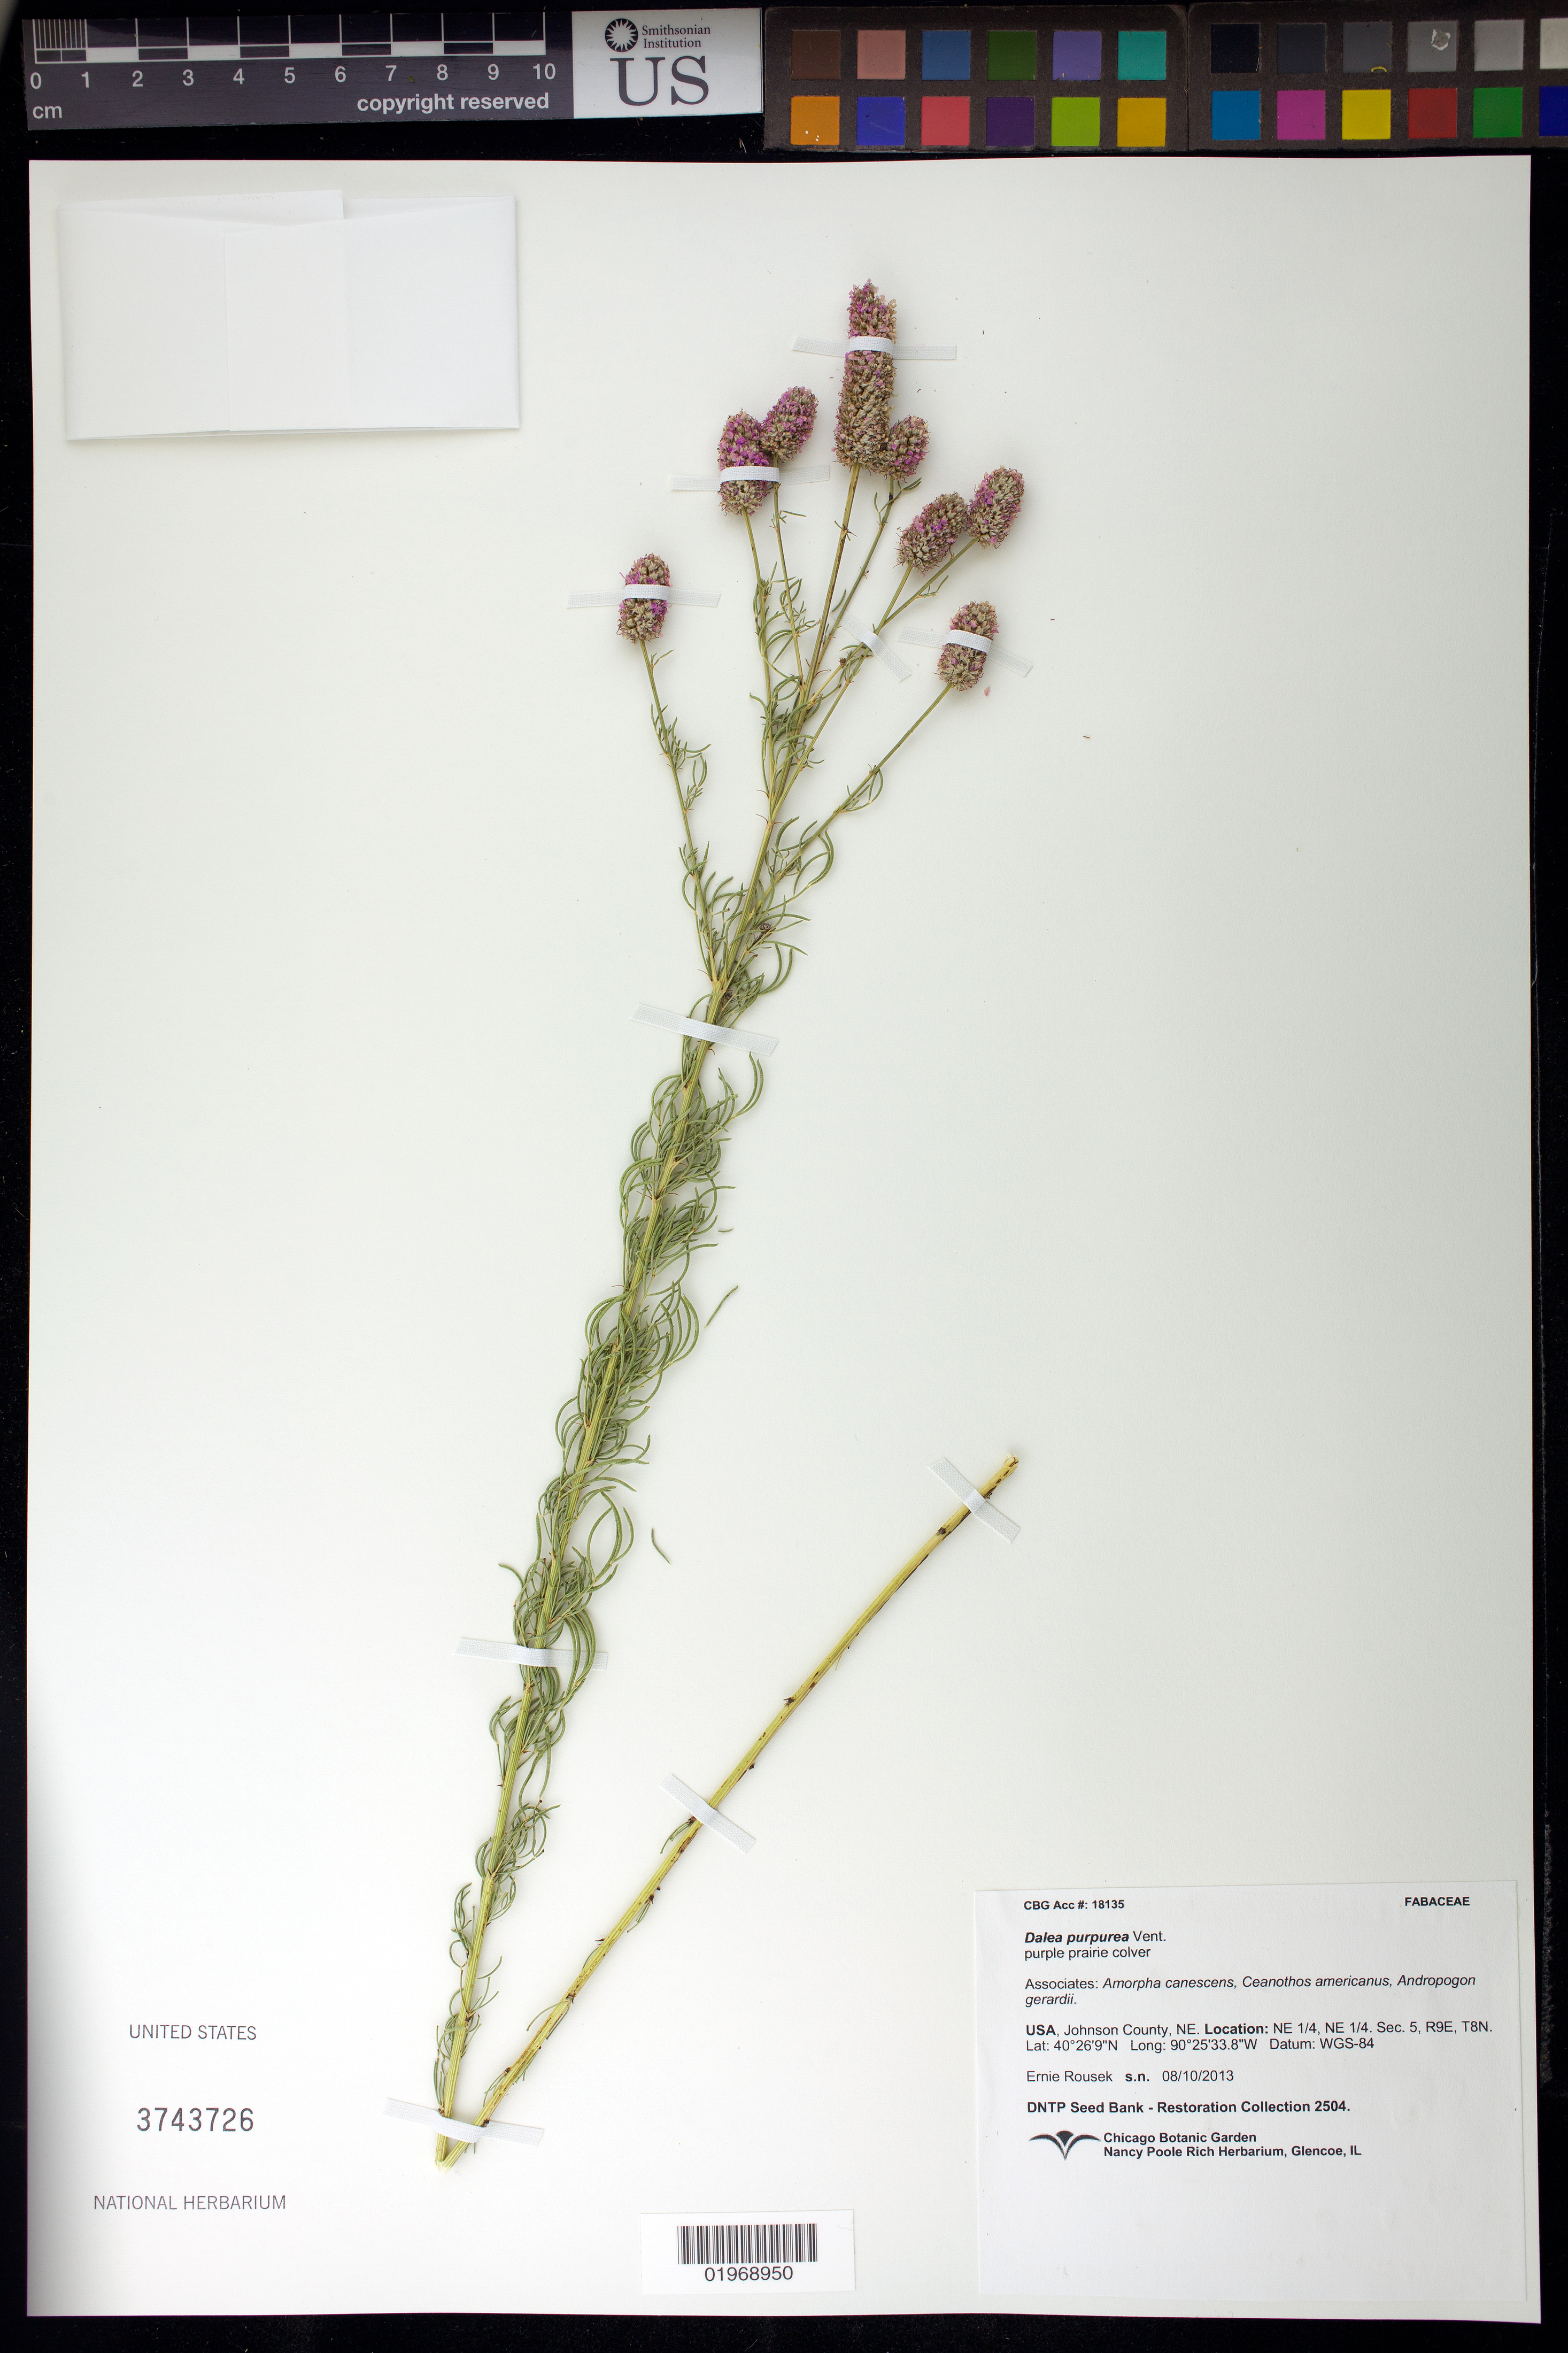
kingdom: Plantae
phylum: Tracheophyta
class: Magnoliopsida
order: Fabales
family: Fabaceae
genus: Dalea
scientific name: Dalea purpurea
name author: Vent.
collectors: E. Rousek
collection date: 2013-08-10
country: United States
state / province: Nebraska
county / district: Johnson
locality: NE 1/4, NE 1/4. Sec. 5, R9E, T8N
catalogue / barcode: US 3743726